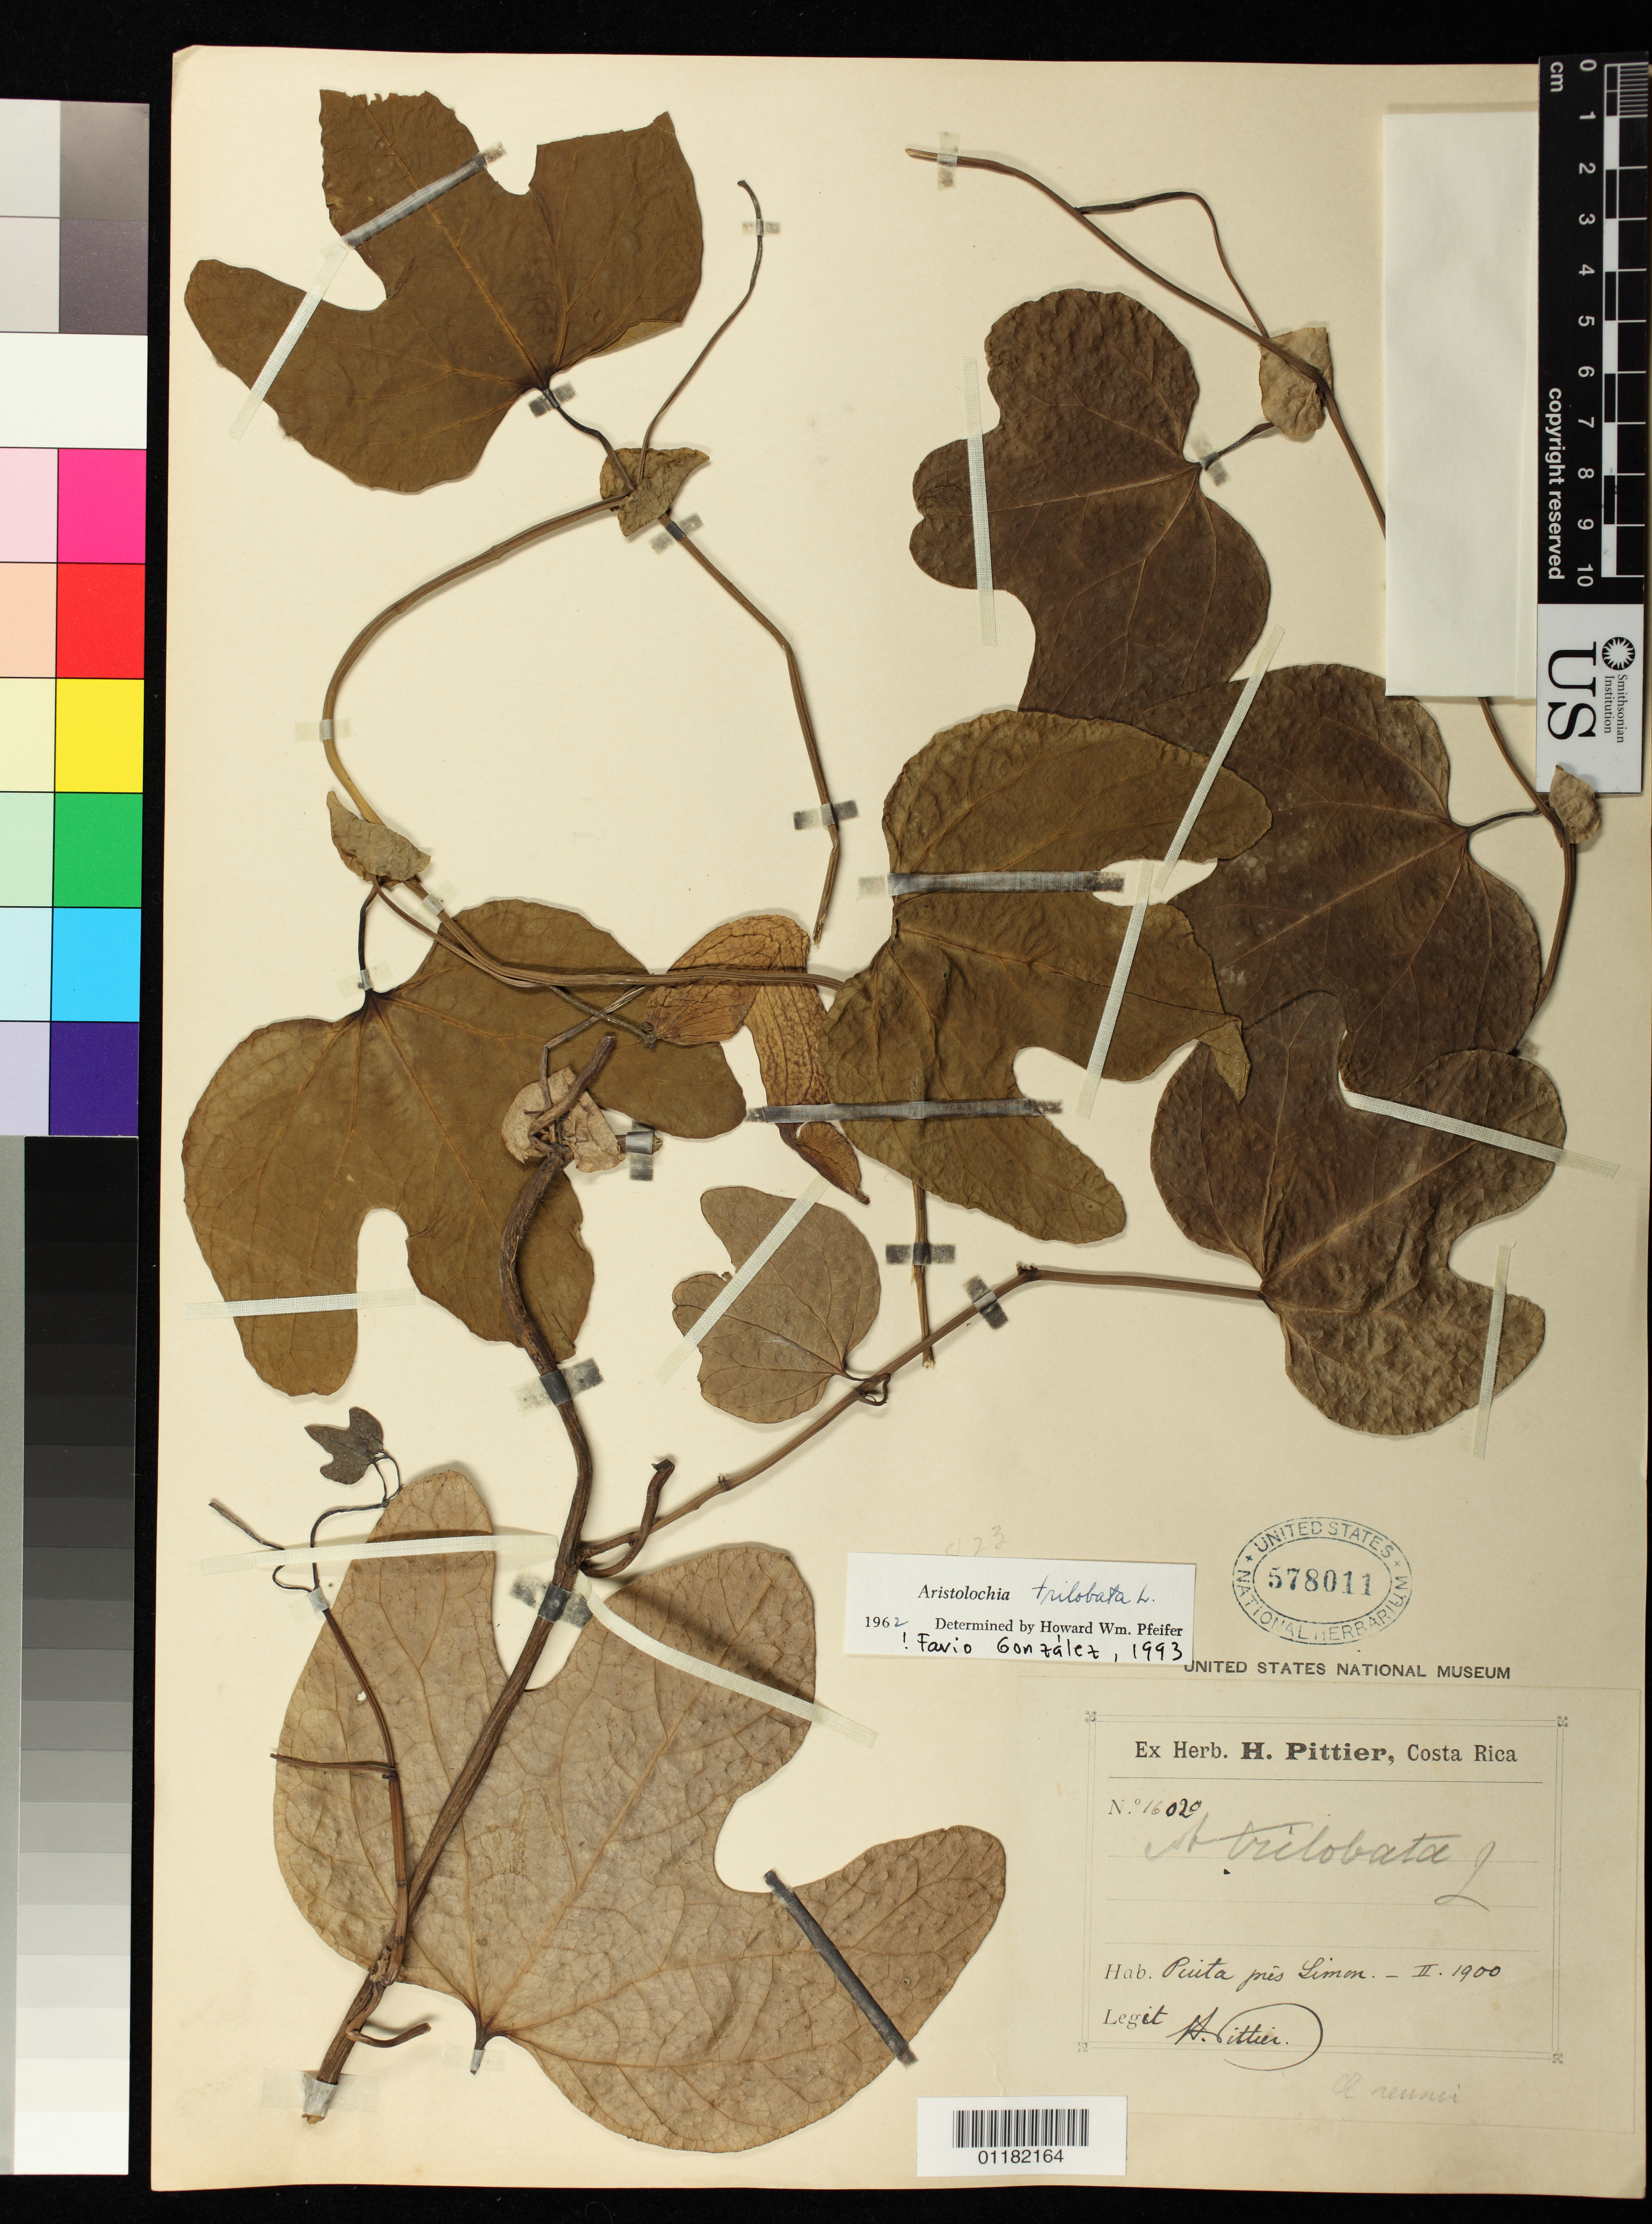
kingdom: Plantae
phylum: Tracheophyta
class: Magnoliopsida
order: Piperales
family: Aristolochiaceae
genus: Aristolochia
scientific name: Aristolochia trilobata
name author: L.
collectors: H. F. Pittier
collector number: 16020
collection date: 1900-02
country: Costa Rica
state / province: Limón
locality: Piuta pres Limon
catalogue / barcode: US 578011